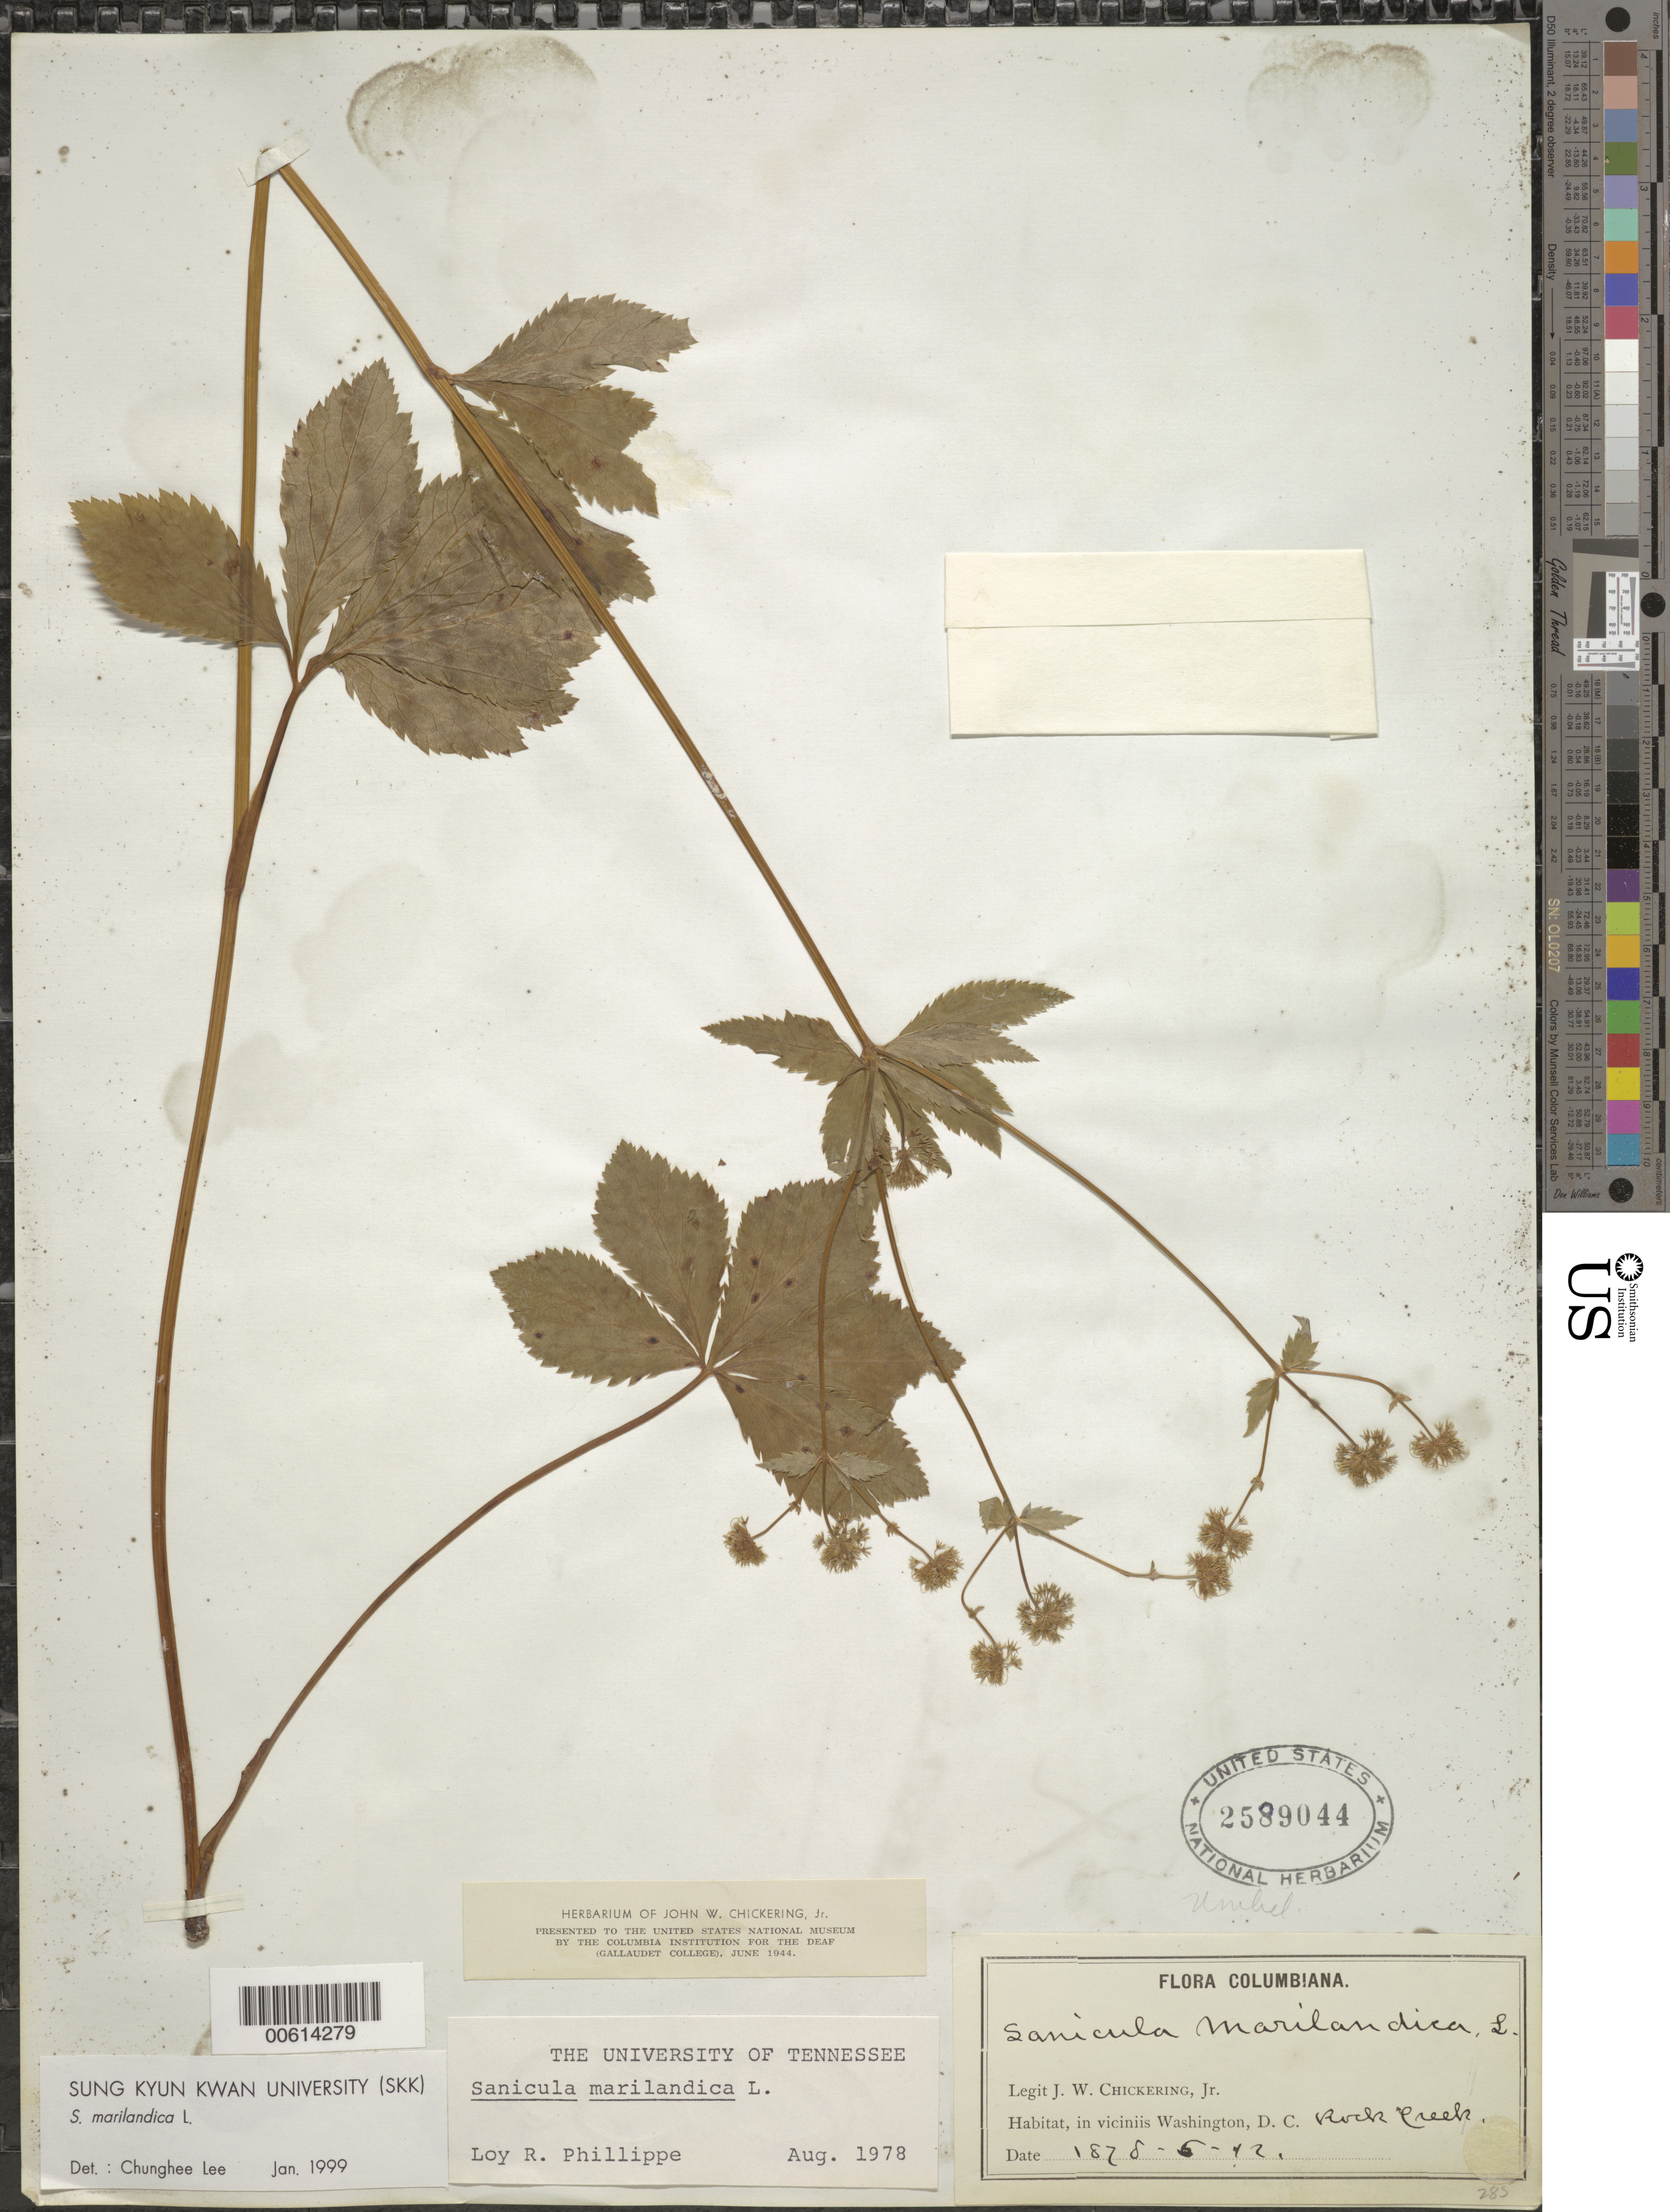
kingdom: Plantae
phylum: Tracheophyta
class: Magnoliopsida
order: Apiales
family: Apiaceae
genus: Sanicula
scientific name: Sanicula marilandica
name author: L.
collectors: J. W. Chickering Jr.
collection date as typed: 12 May 1878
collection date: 1878-05-12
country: United States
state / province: District of Columbia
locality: Rock creek, washington dc area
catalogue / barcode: US 2589044